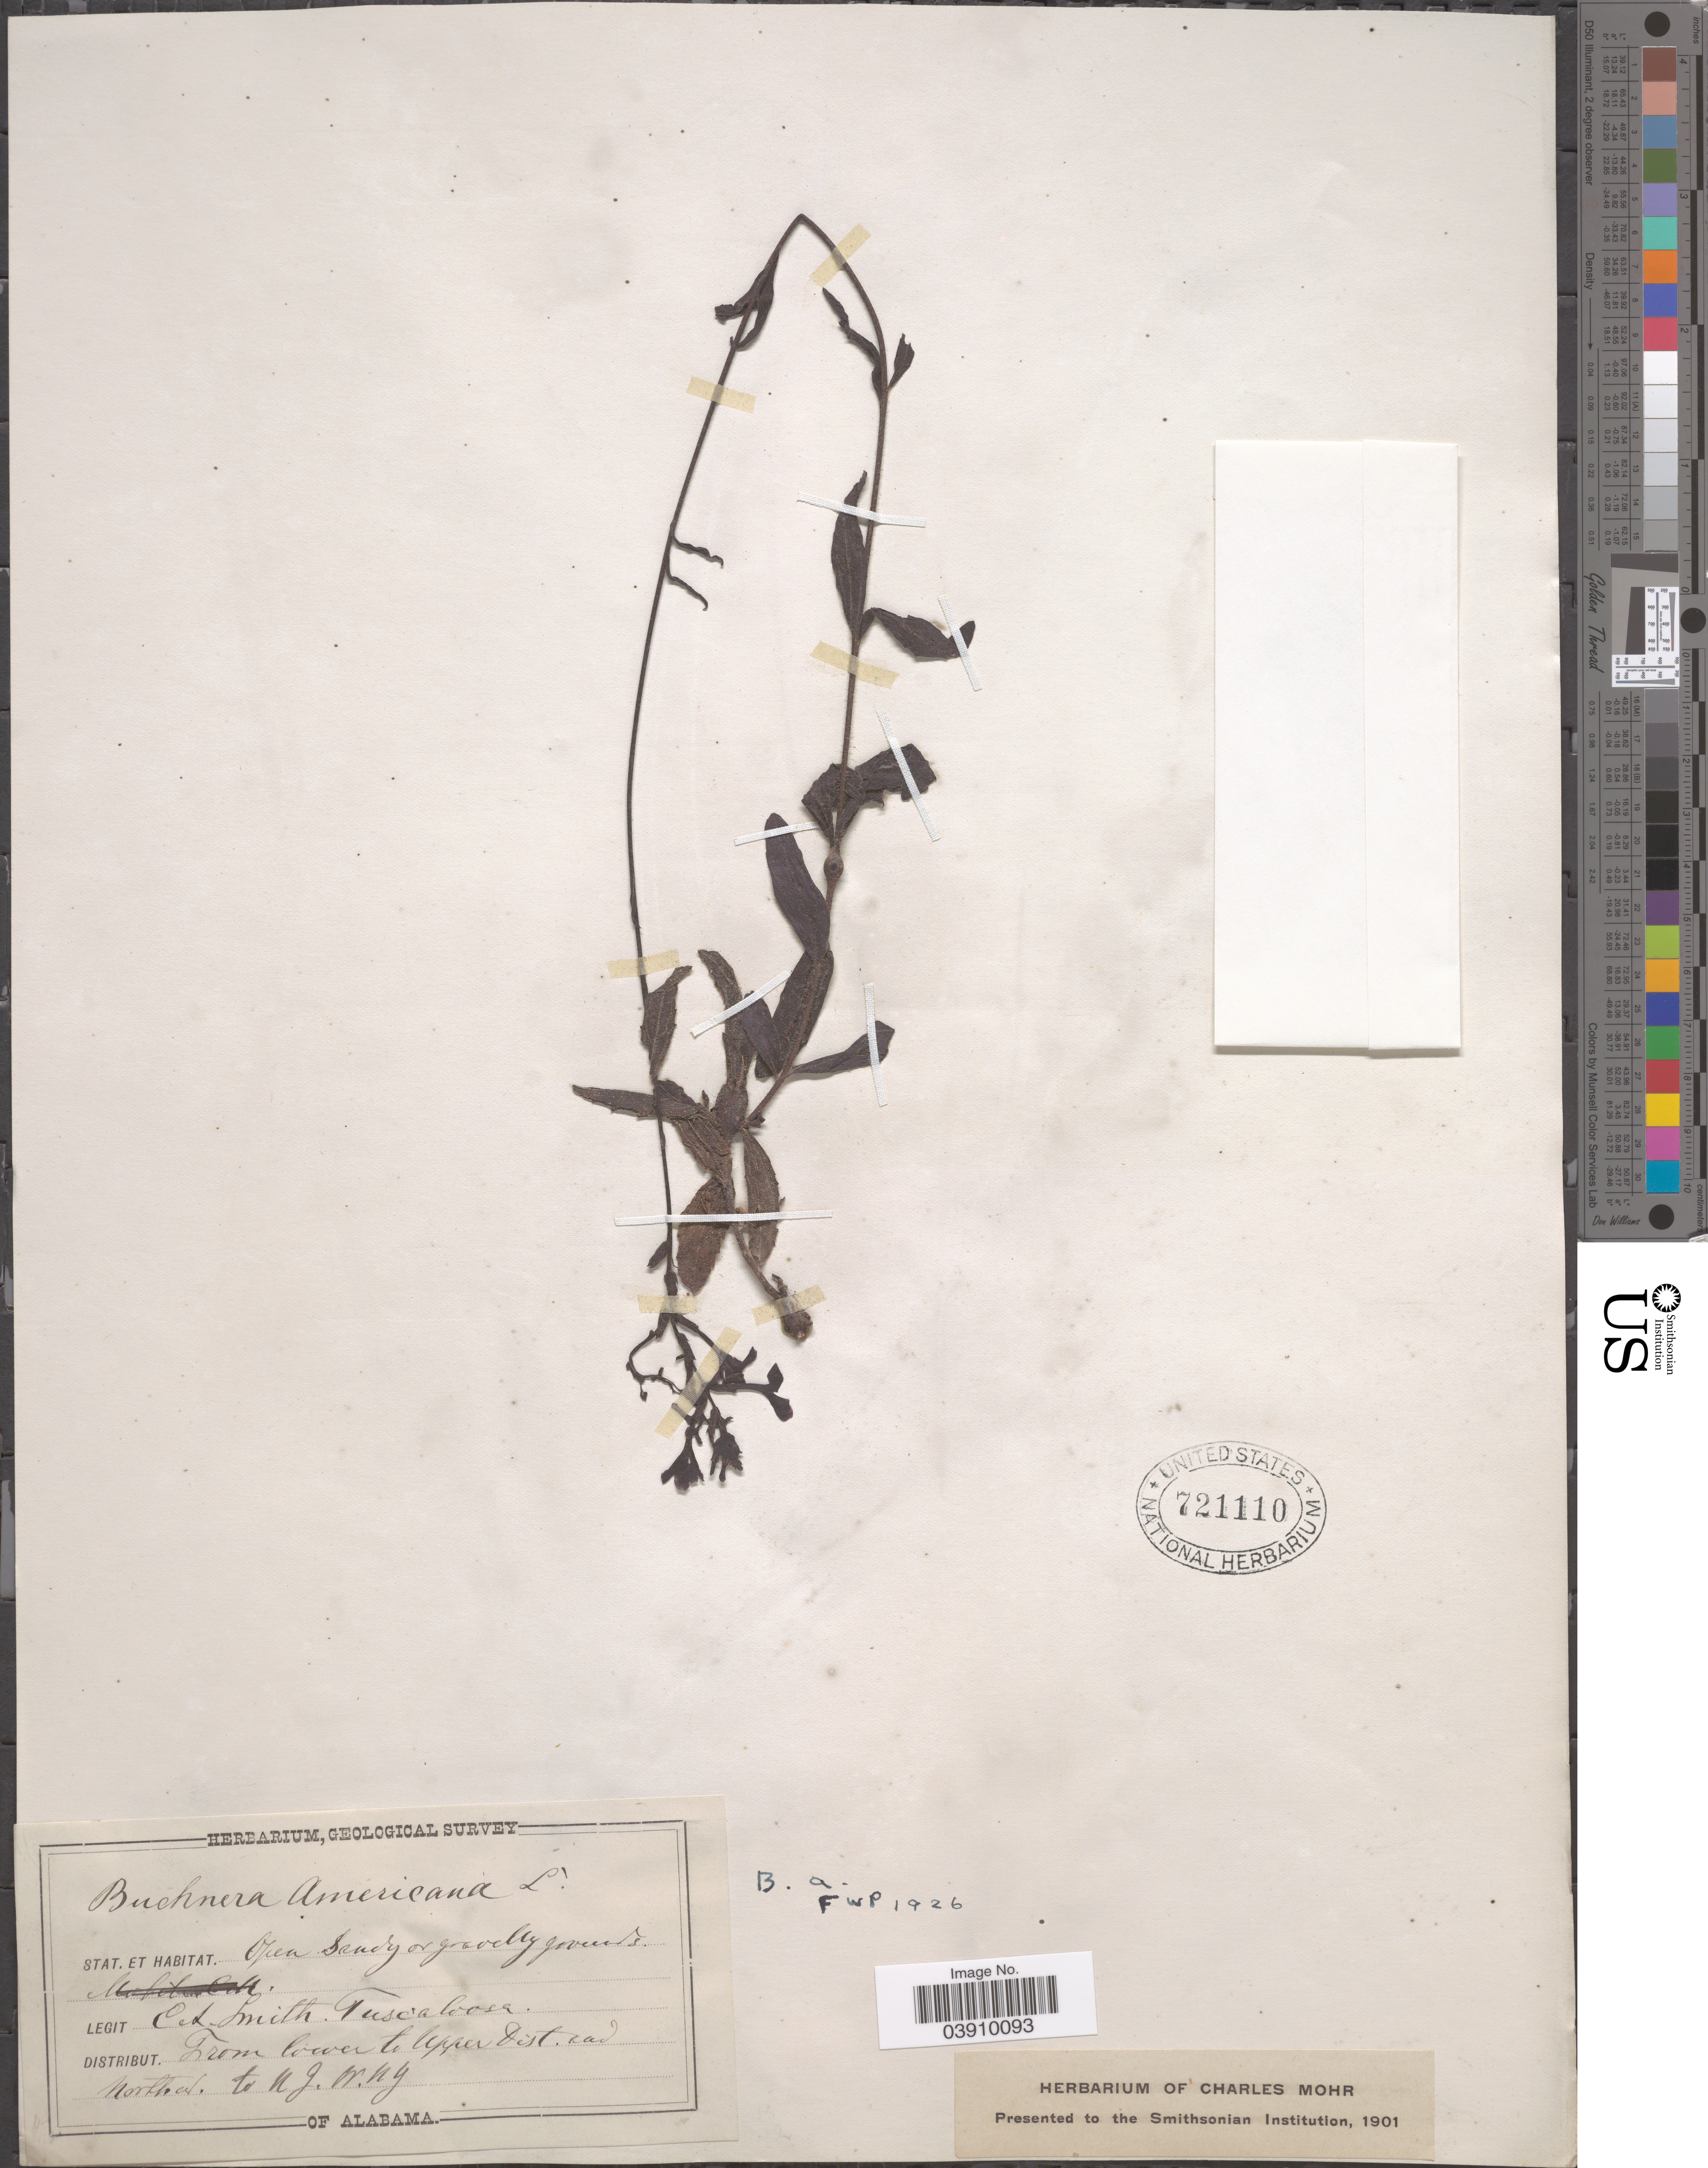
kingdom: Plantae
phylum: Tracheophyta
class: Magnoliopsida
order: Lamiales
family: Orobanchaceae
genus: Buchnera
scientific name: Buchnera americana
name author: L.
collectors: C. L. Smith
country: United States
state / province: Alabama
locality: Tuscaloosa.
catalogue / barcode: US 721110